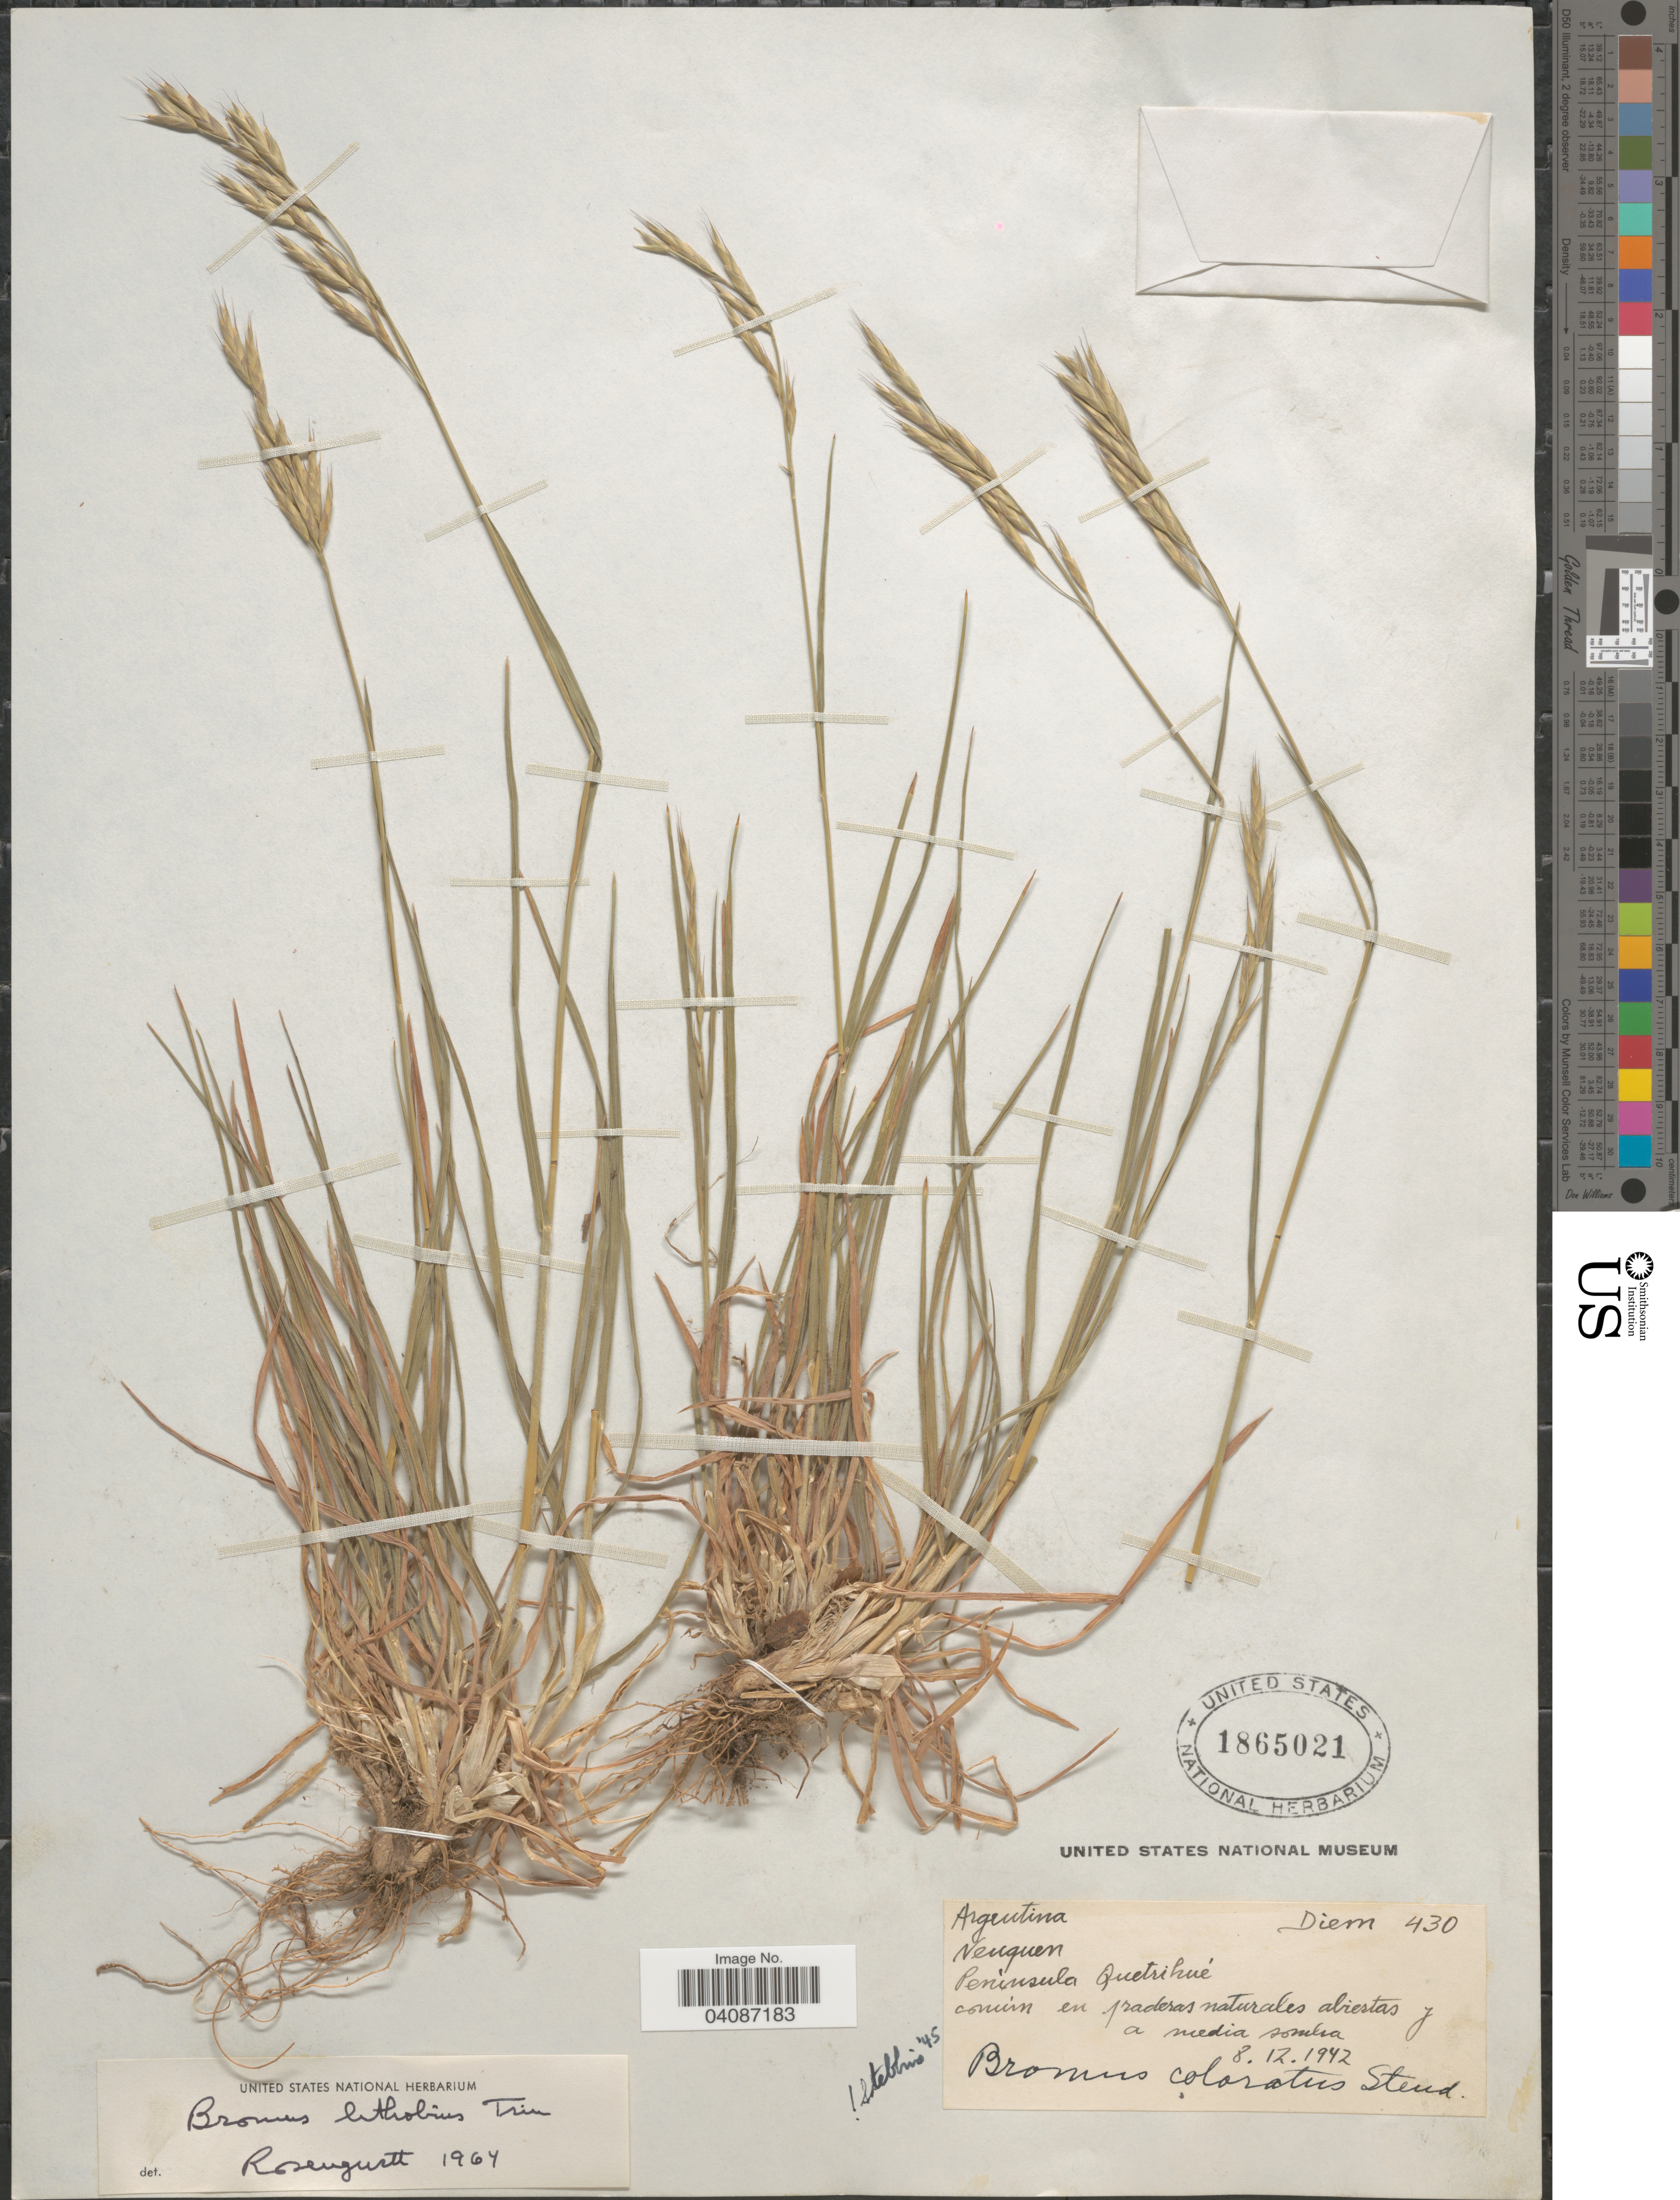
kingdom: Plantae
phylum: Tracheophyta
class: Liliopsida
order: Poales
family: Poaceae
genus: Bromus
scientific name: Bromus lithobius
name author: Trin.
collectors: Diem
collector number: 430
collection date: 1942-12-08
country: Argentina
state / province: Neuquen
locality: Peninsula Quetrihué.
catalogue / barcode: US 1865021